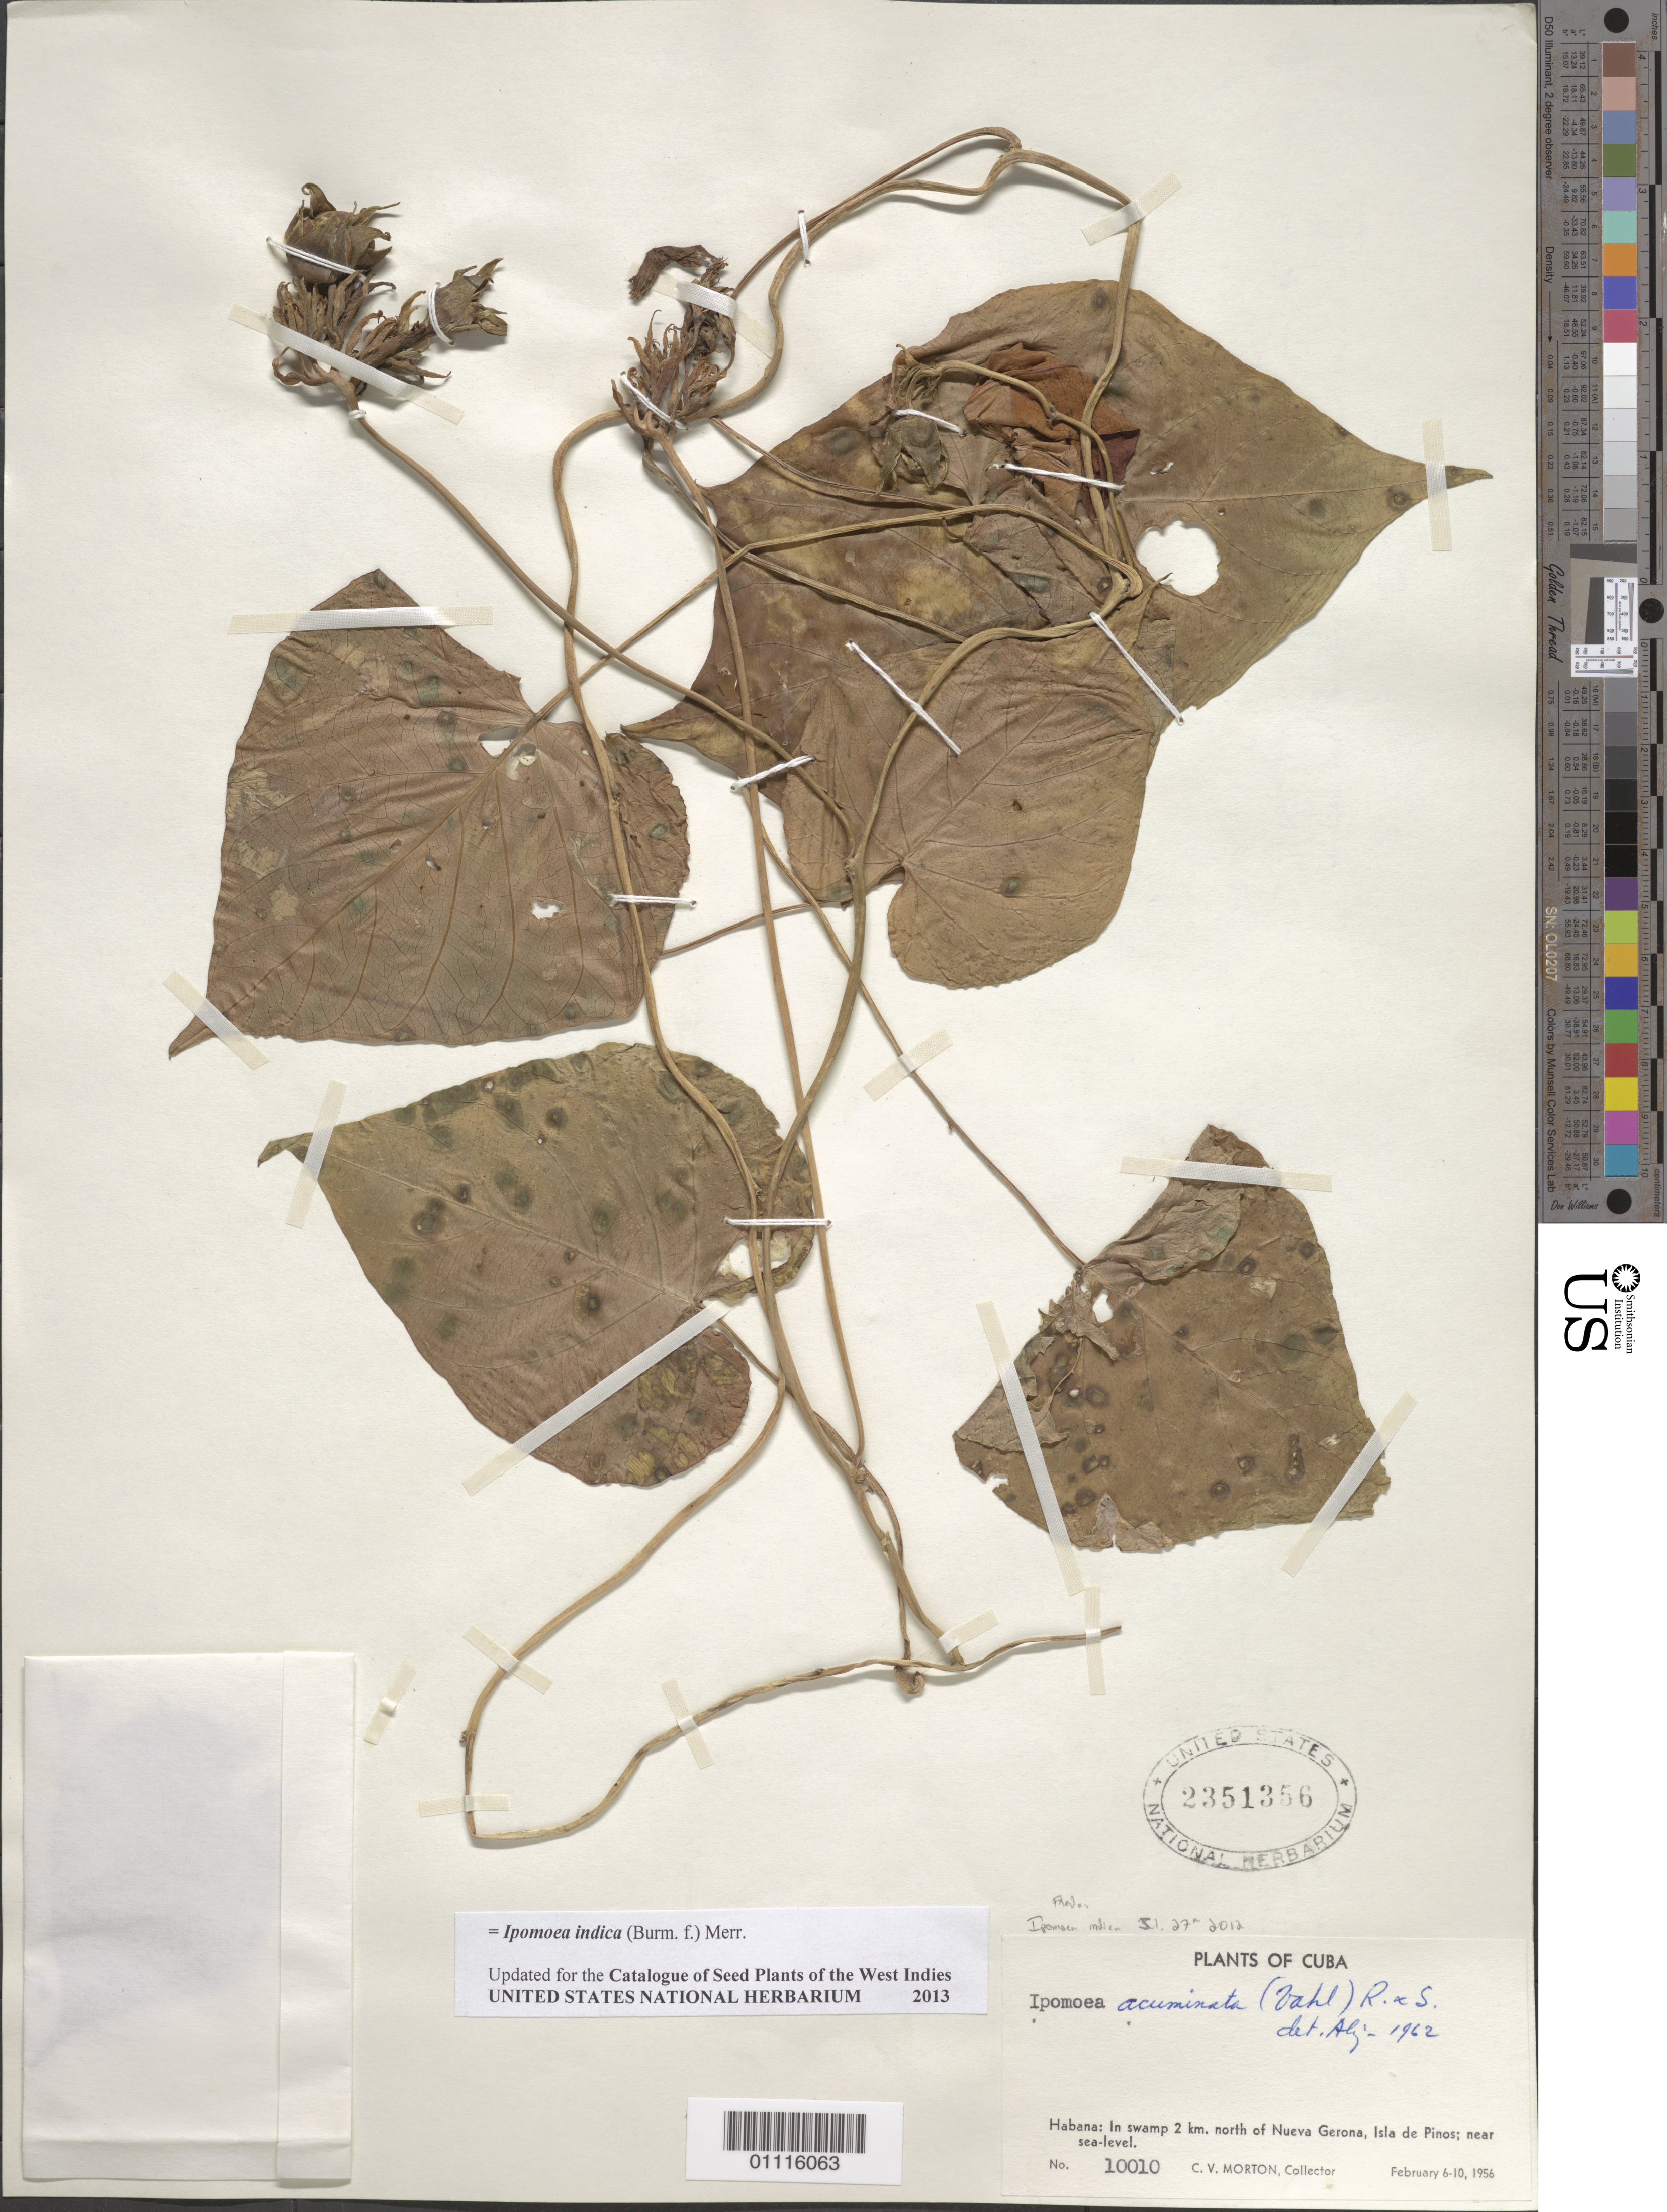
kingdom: Plantae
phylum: Tracheophyta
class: Magnoliopsida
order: Solanales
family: Convolvulaceae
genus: Ipomoea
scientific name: Ipomoea indica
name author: (Burm.) Merr.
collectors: C. V. Morton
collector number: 10010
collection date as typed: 06 Feb 1956 to 10 Feb 1956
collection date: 1956-02-06/1956-02-10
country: Cuba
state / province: Isla de La Juventud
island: Isla de la Juventud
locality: Isle of Pines, 2 km N of Nueva Gerona, near sea-level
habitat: swamp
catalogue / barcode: US 2351356